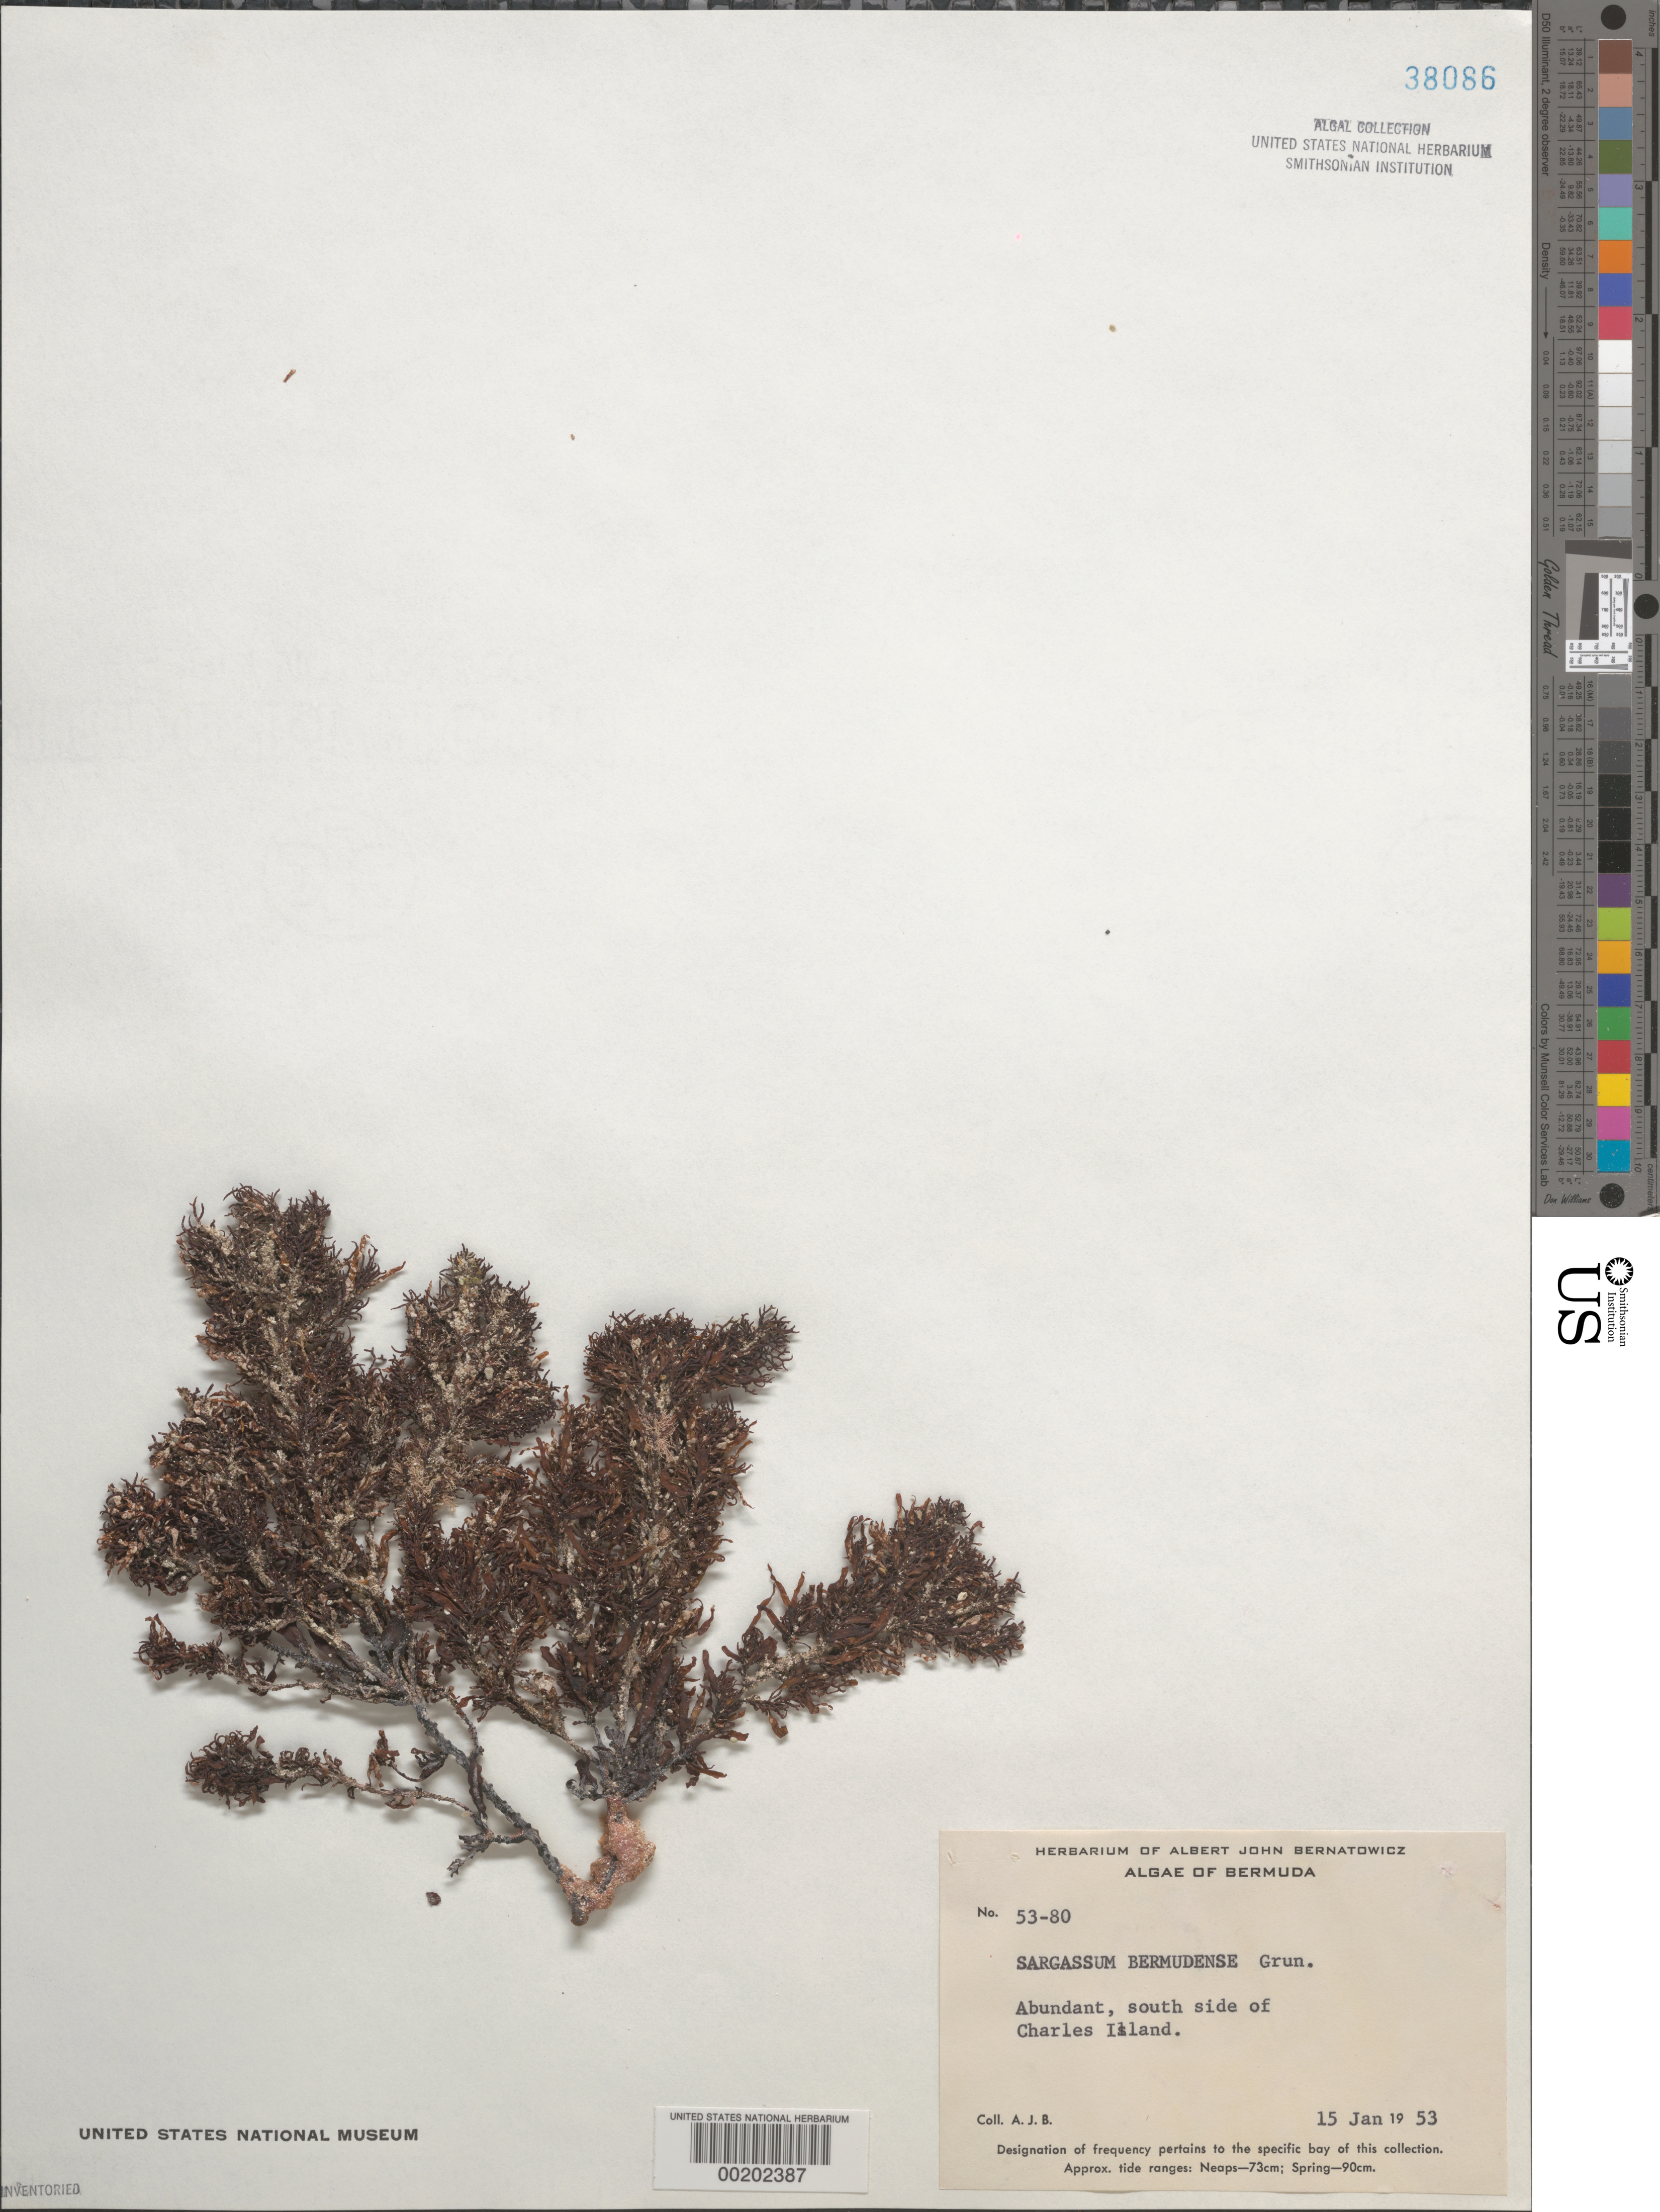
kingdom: Chromista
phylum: Ochrophyta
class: Phaeophyceae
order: Fucales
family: Sargassaceae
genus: Sargassum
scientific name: Sargassum bermudense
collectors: A. Bernatowicz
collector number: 53-80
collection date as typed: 15 Jan 1953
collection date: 1953-01-15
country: Bermuda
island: Bermuda Island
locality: South Charles Island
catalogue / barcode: US 38086